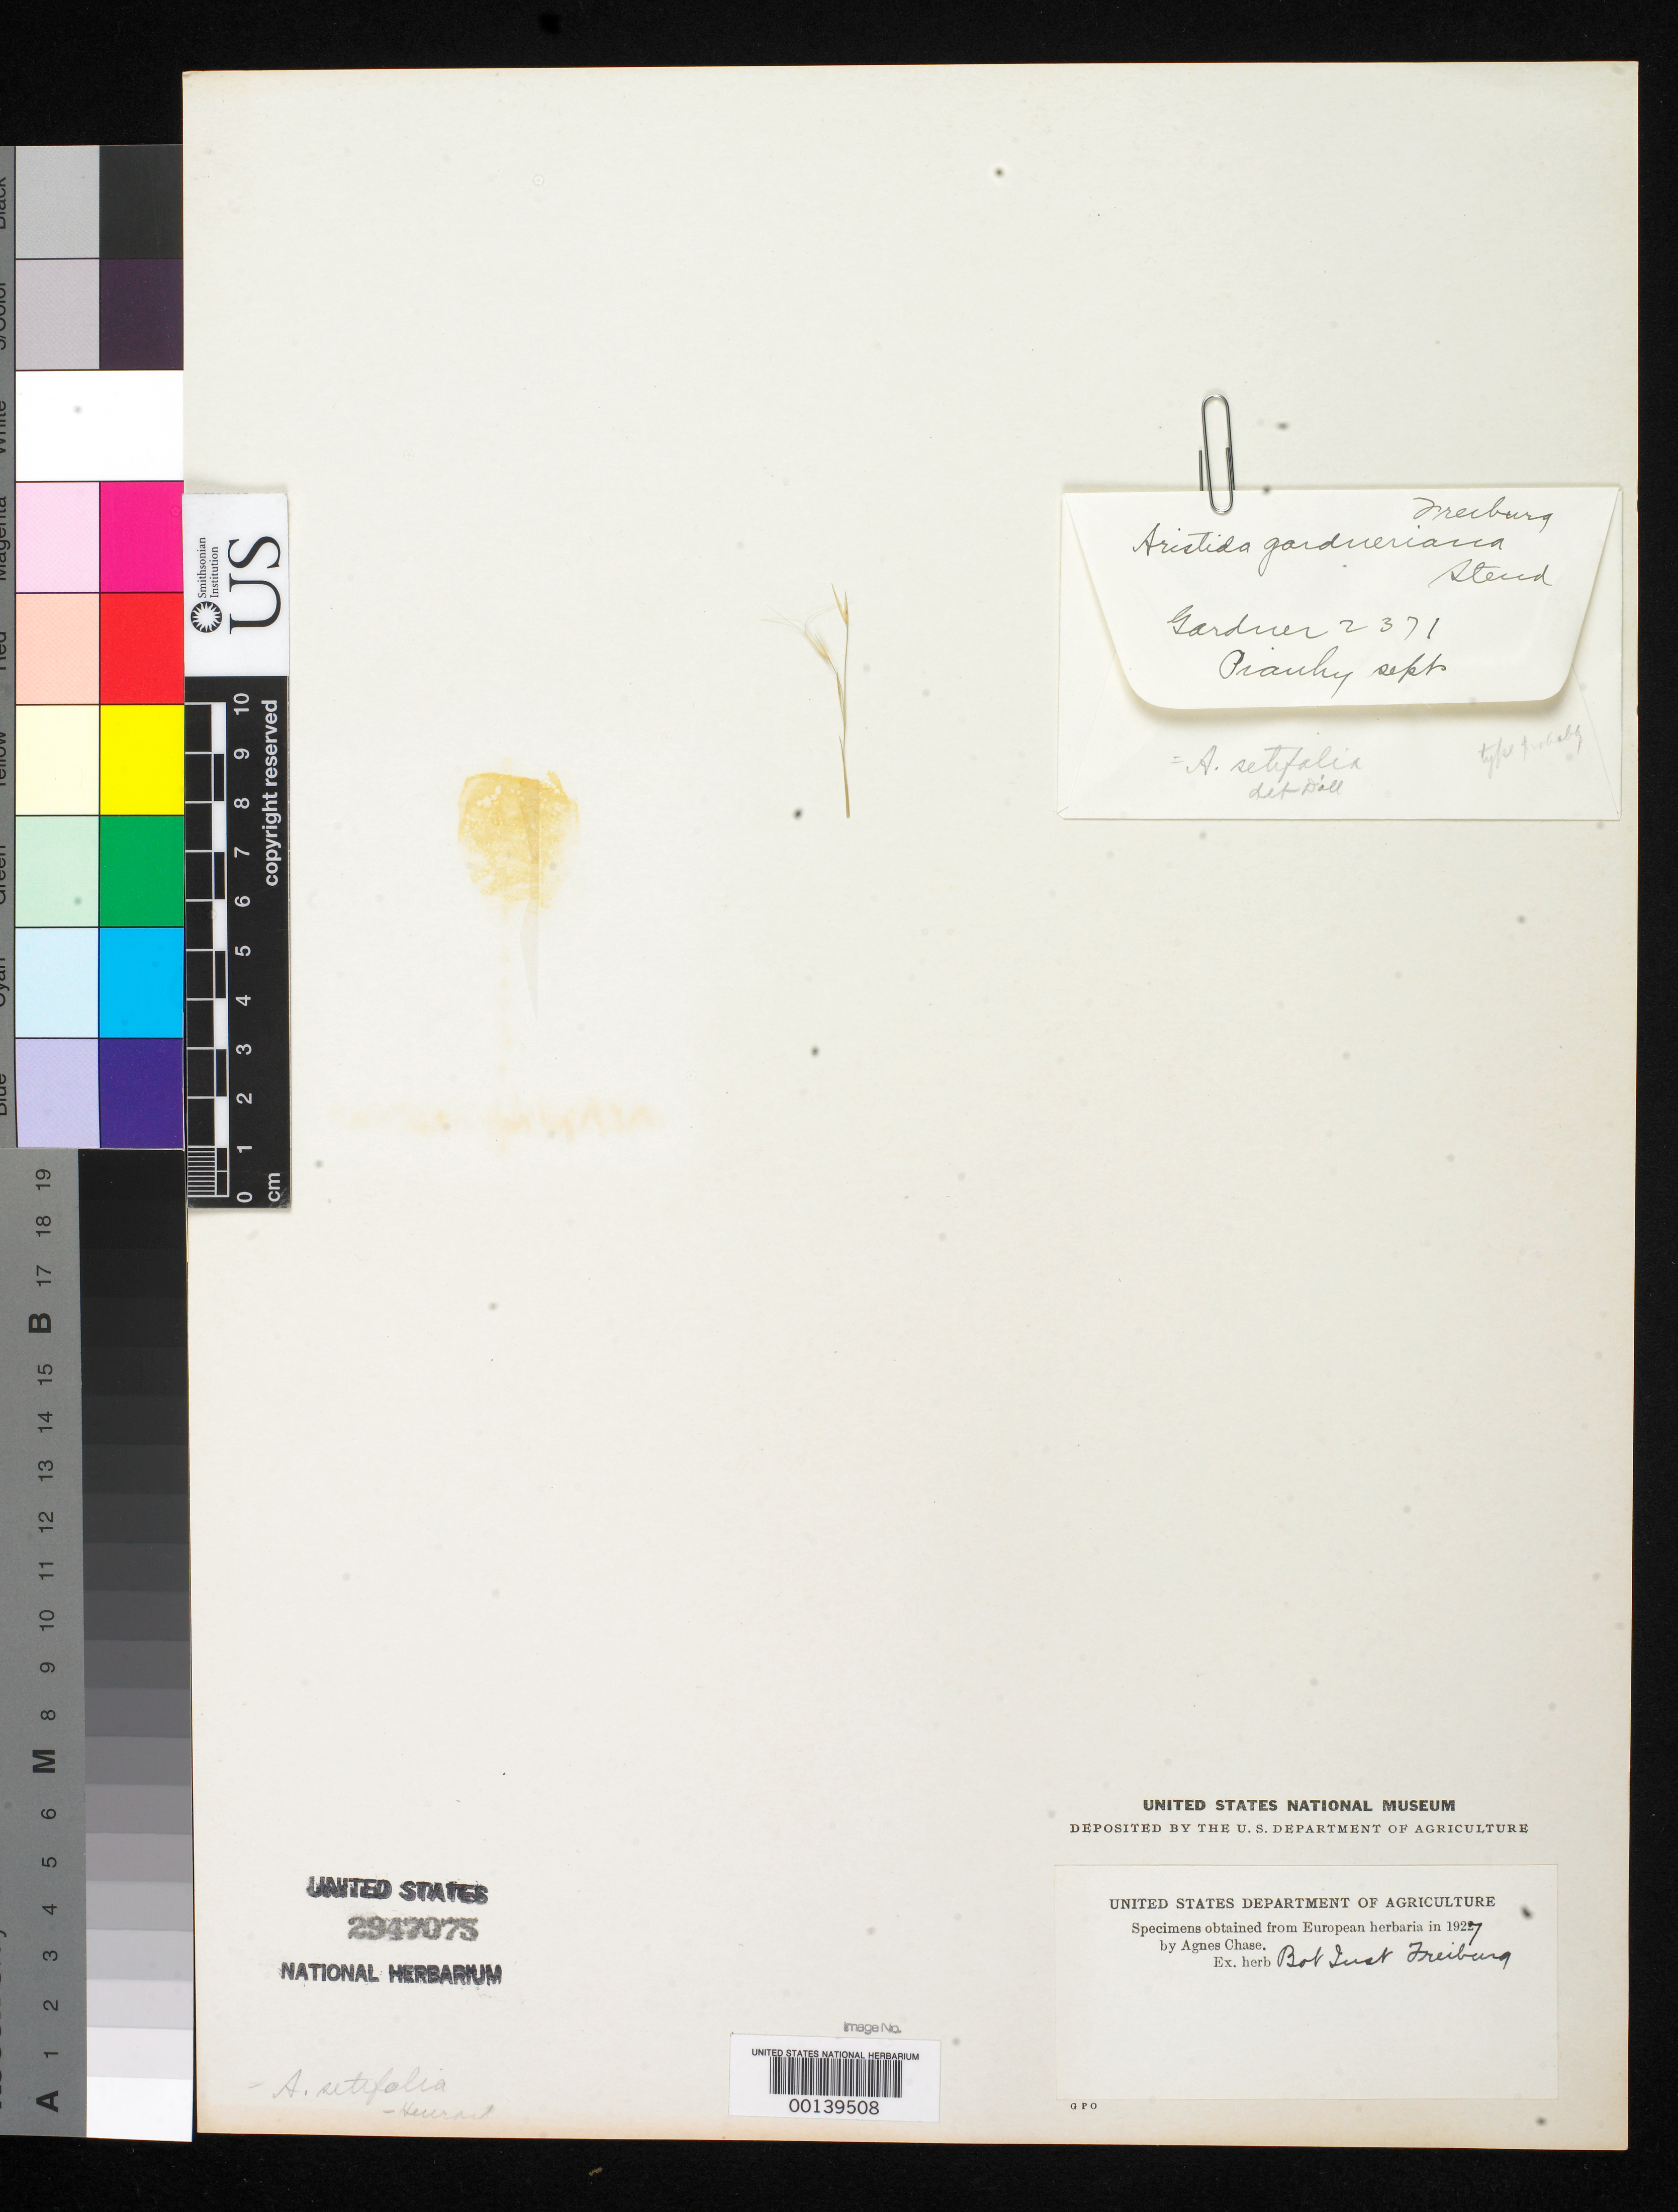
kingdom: Plantae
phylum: Tracheophyta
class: Liliopsida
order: Poales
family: Poaceae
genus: Aristida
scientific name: Aristida gardneriana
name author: Steud.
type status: Type Fragment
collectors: G. Gardner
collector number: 2371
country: Brazil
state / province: Piauí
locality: Southern Piaui.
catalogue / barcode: US 2947075